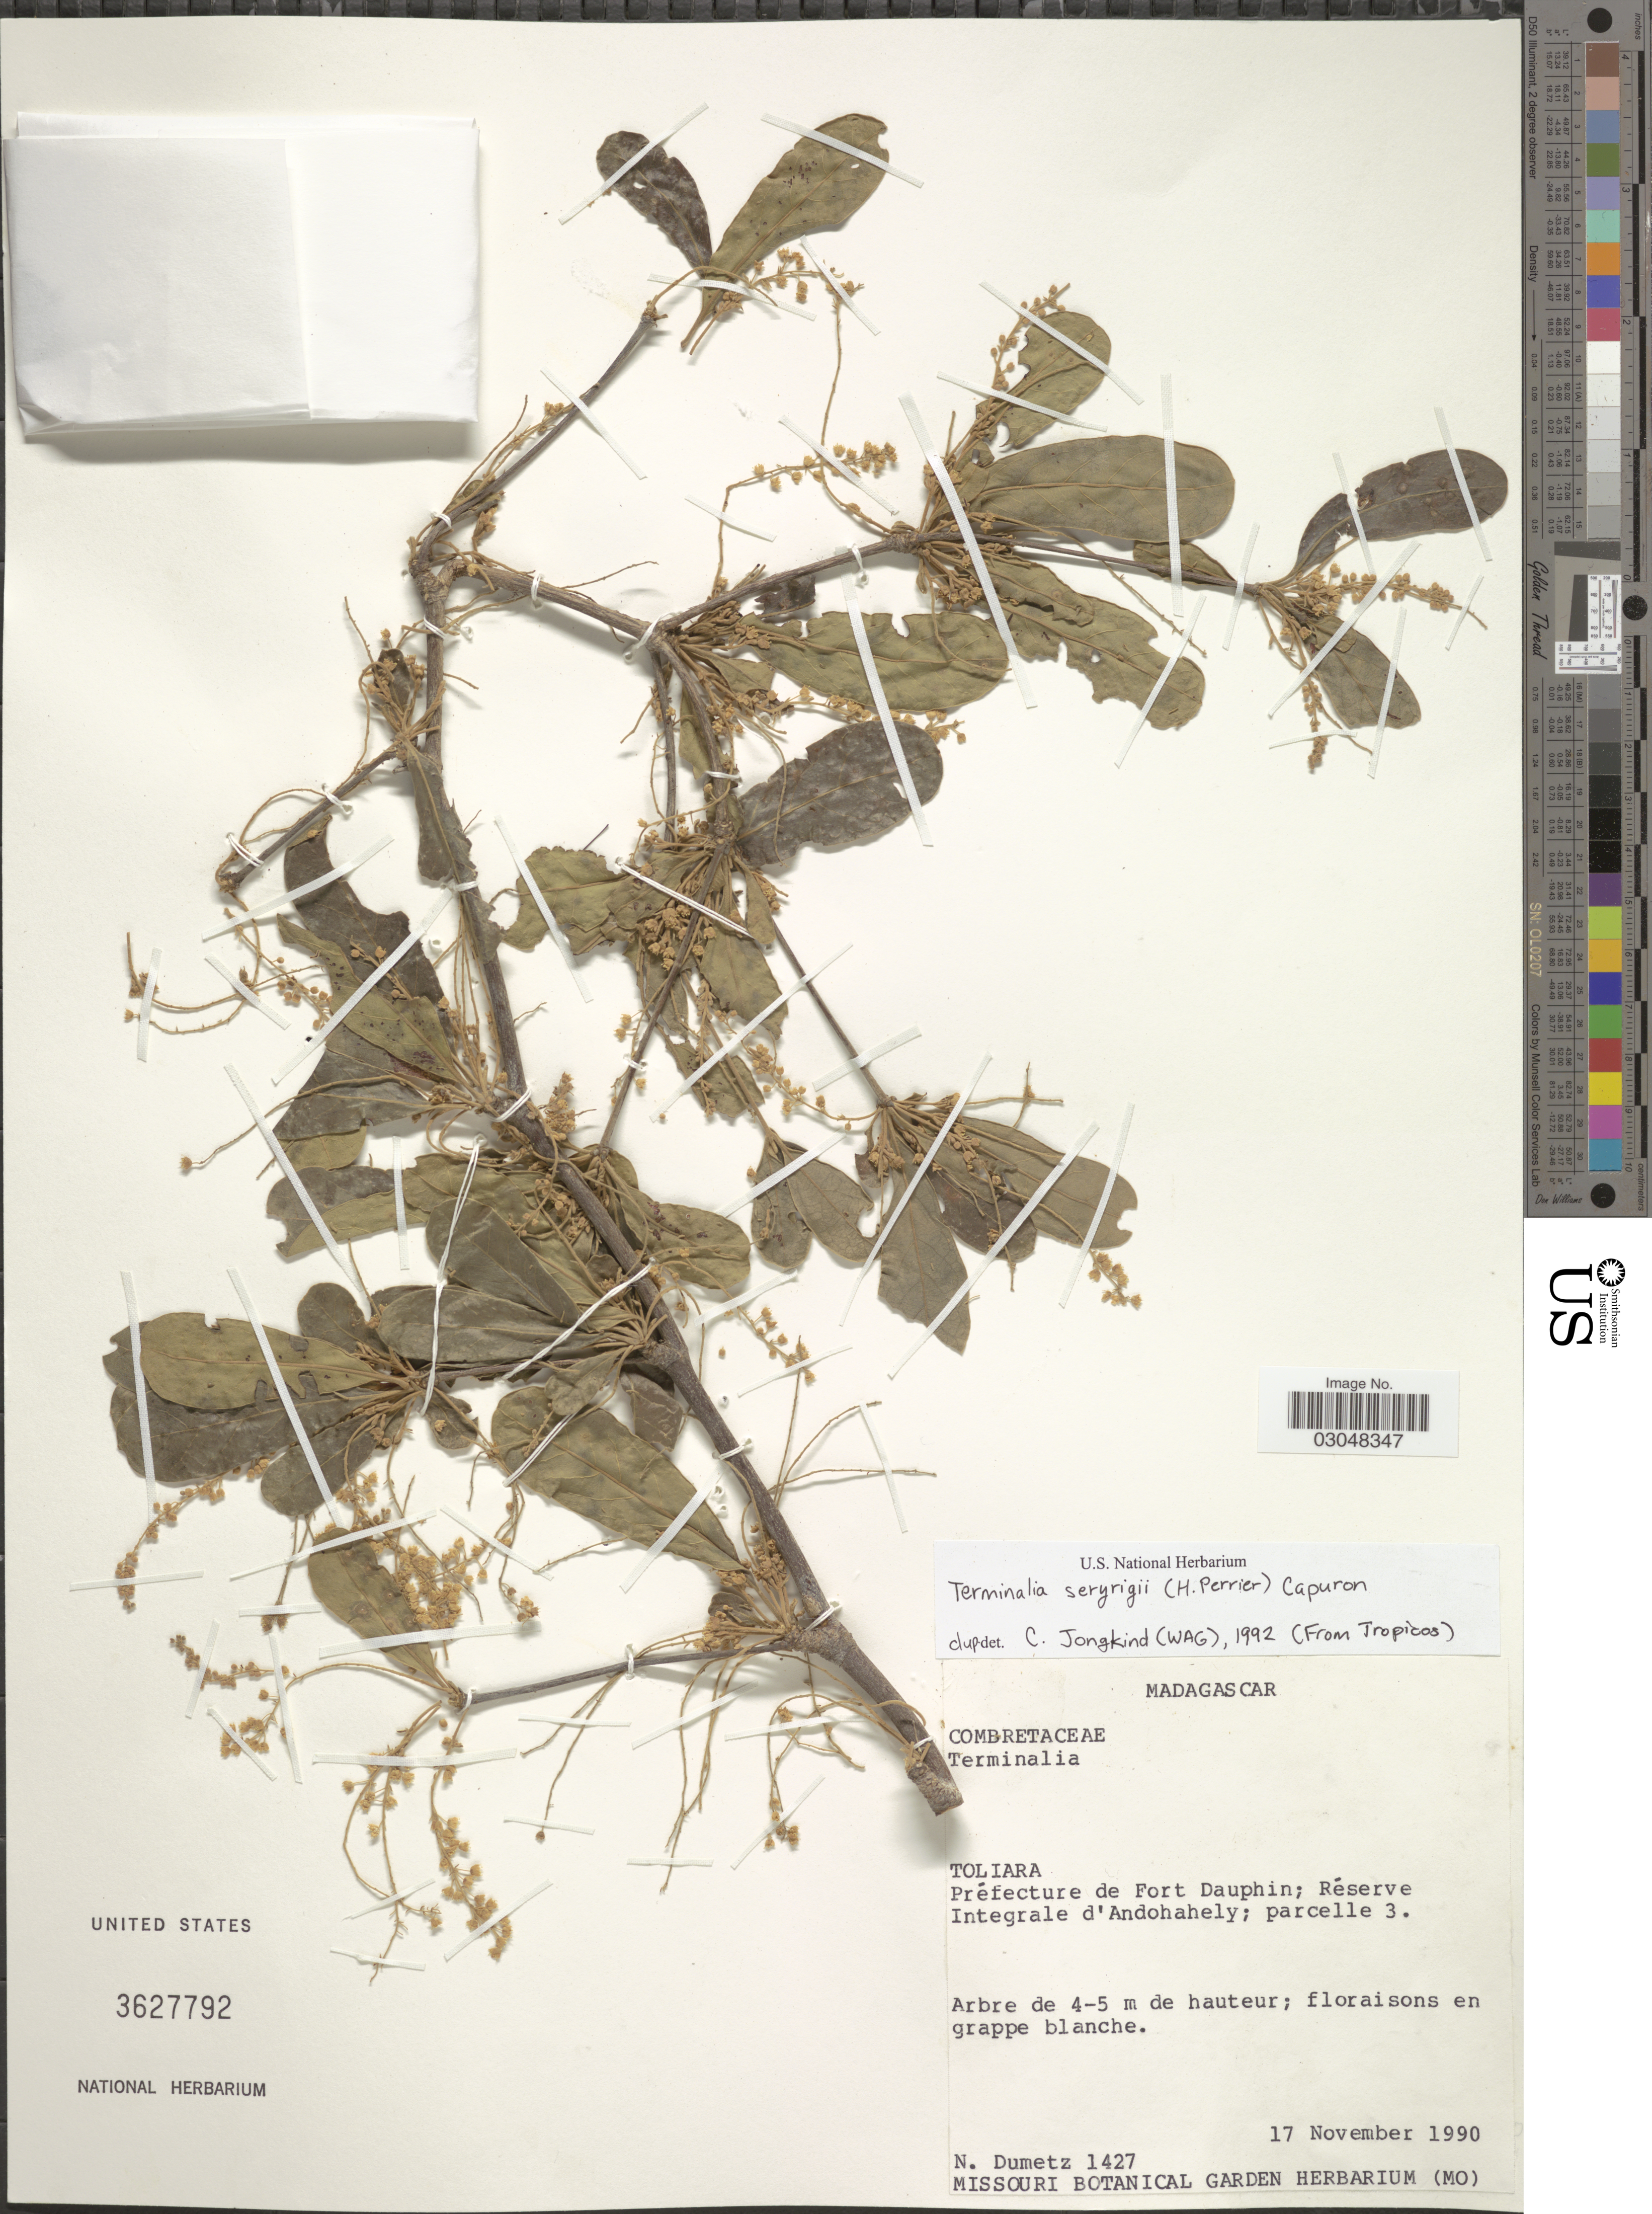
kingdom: Plantae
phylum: Tracheophyta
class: Magnoliopsida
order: Myrtales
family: Combretaceae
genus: Terminalia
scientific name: Terminalia seyrigii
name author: (H. Perrier) Capuron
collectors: N. Dumetz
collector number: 1427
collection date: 1990-11-17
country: Madagascar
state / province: Anosy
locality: Préfecture de Fort Dauphin; Réserve Integrale d'Andohahely; parcelle 3.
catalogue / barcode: US 3627792